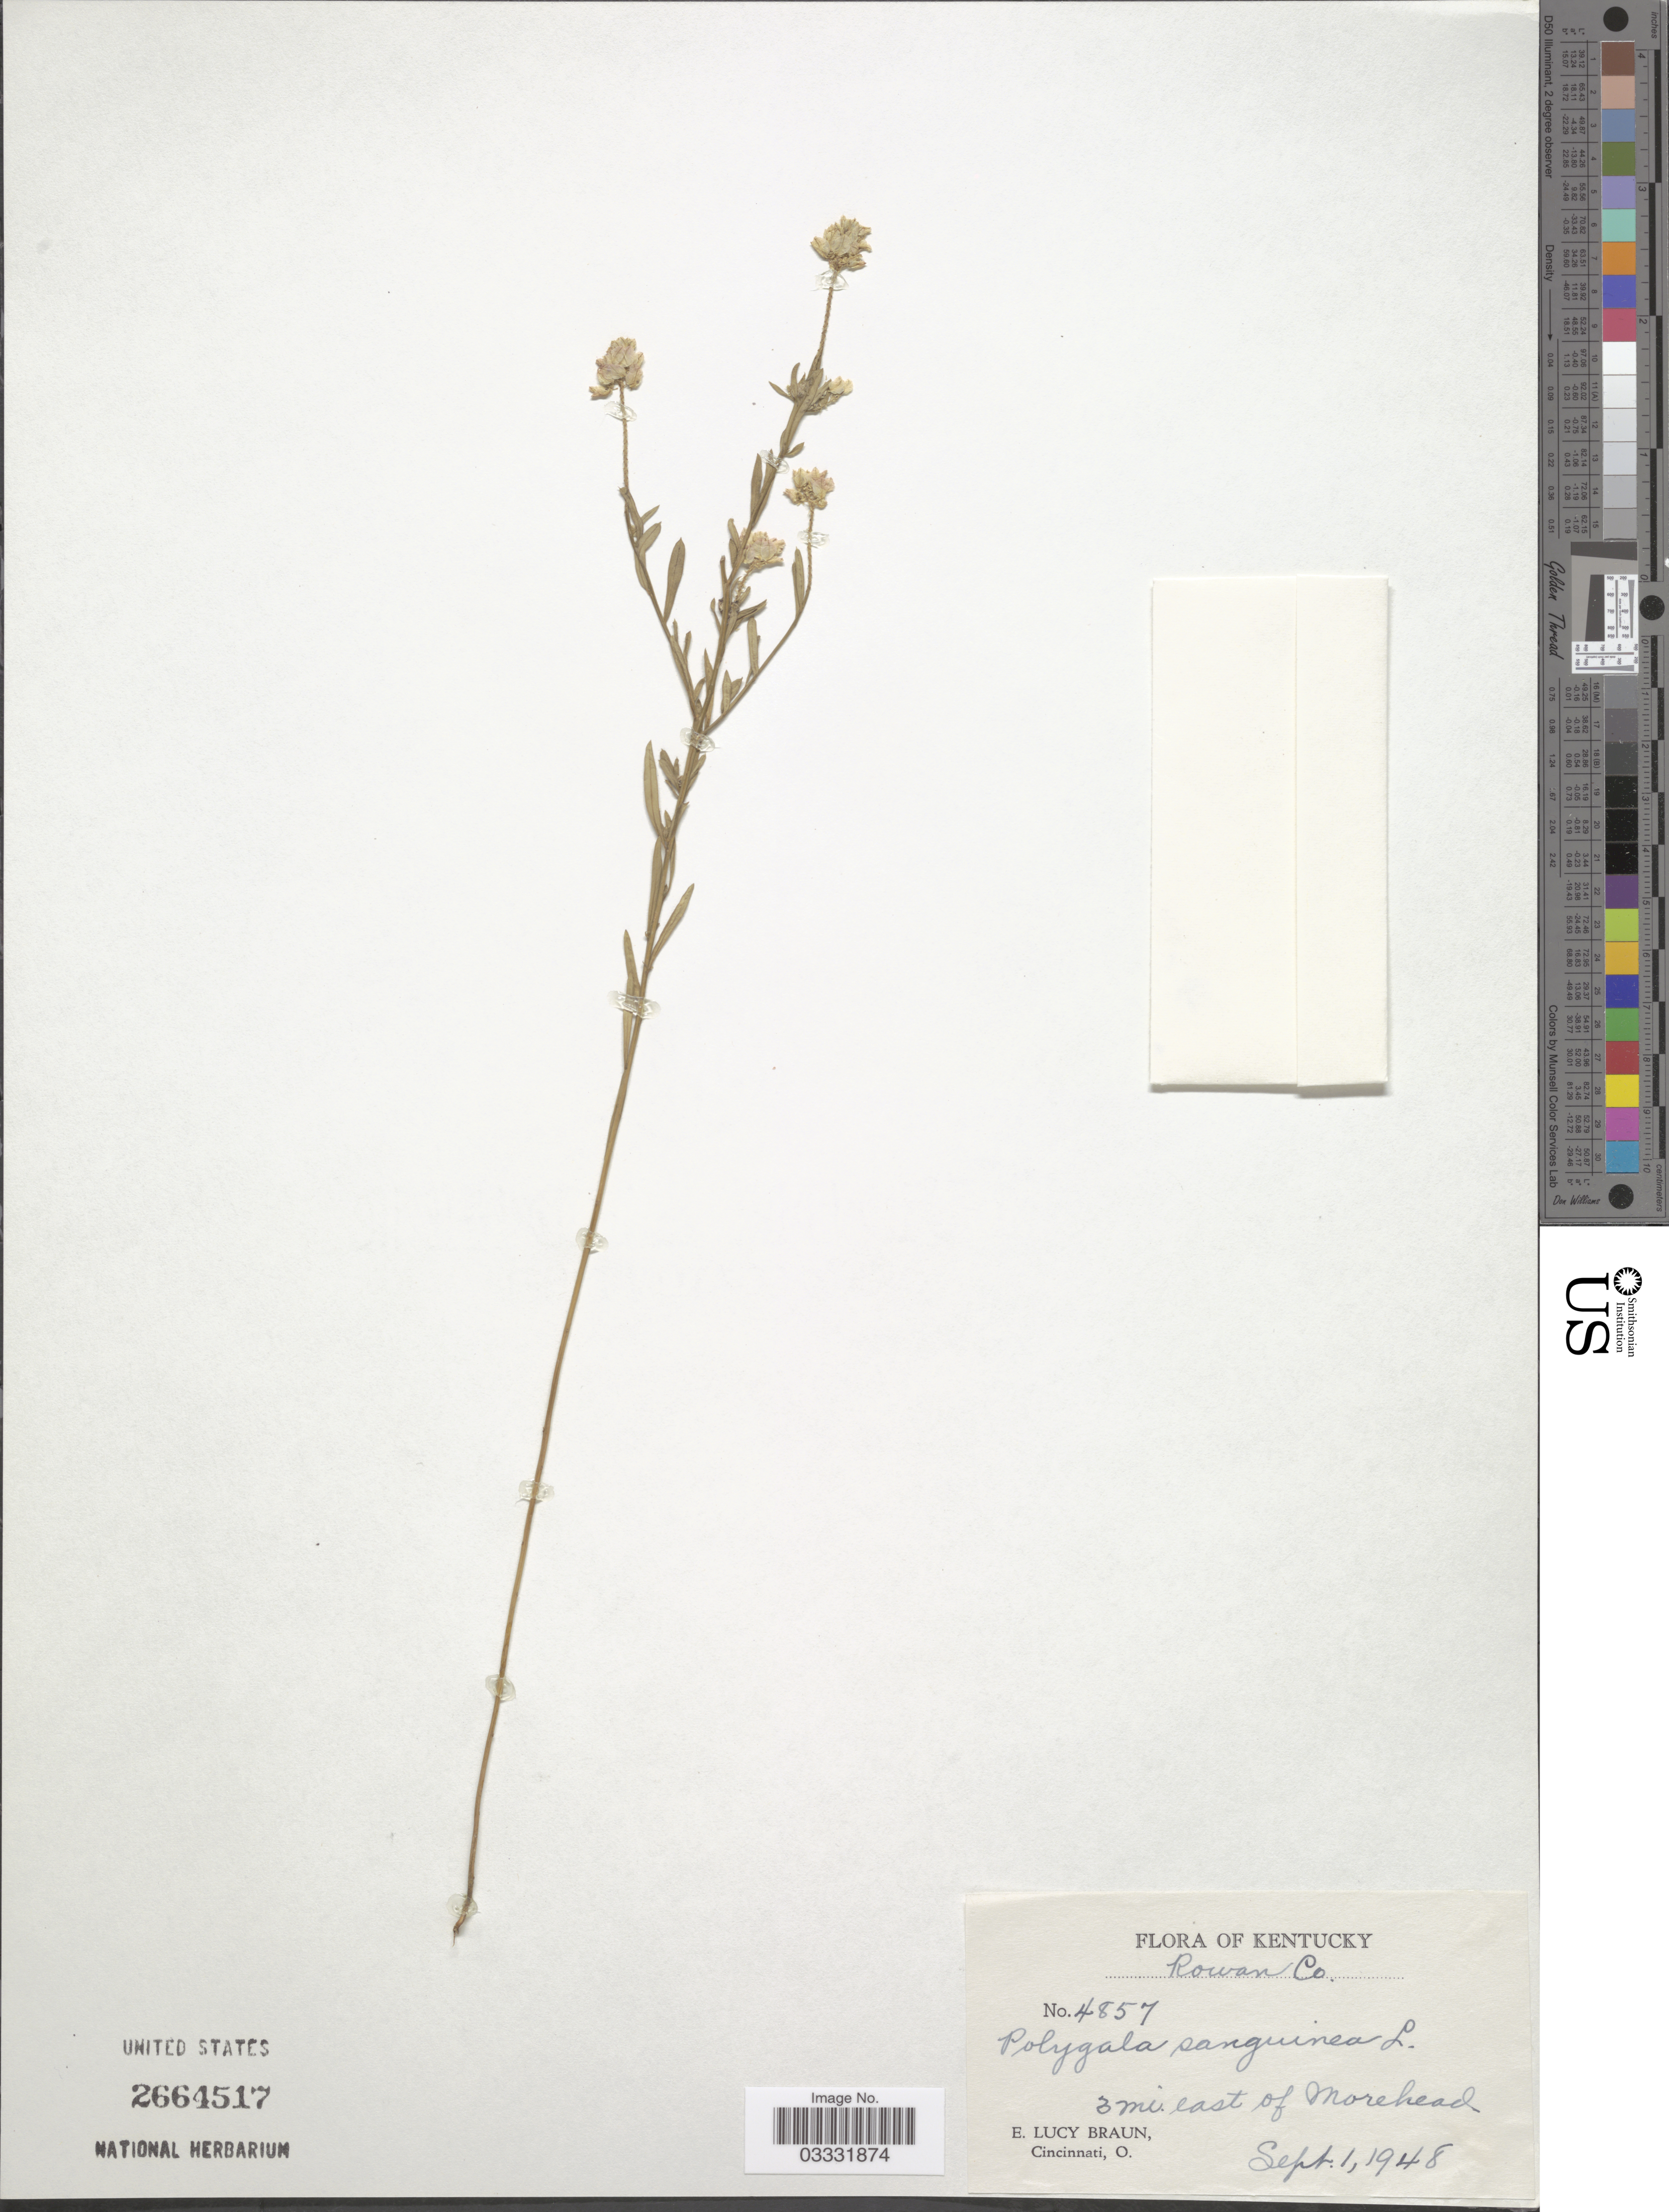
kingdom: Plantae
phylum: Tracheophyta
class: Magnoliopsida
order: Fabales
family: Polygalaceae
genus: Polygala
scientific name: Polygala sanguinea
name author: L.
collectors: E. L. Braun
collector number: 4857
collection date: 1948-09-01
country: United States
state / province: Kentucky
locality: Rowan Co. 3 mi. east of Morehead.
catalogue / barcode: US 2664517